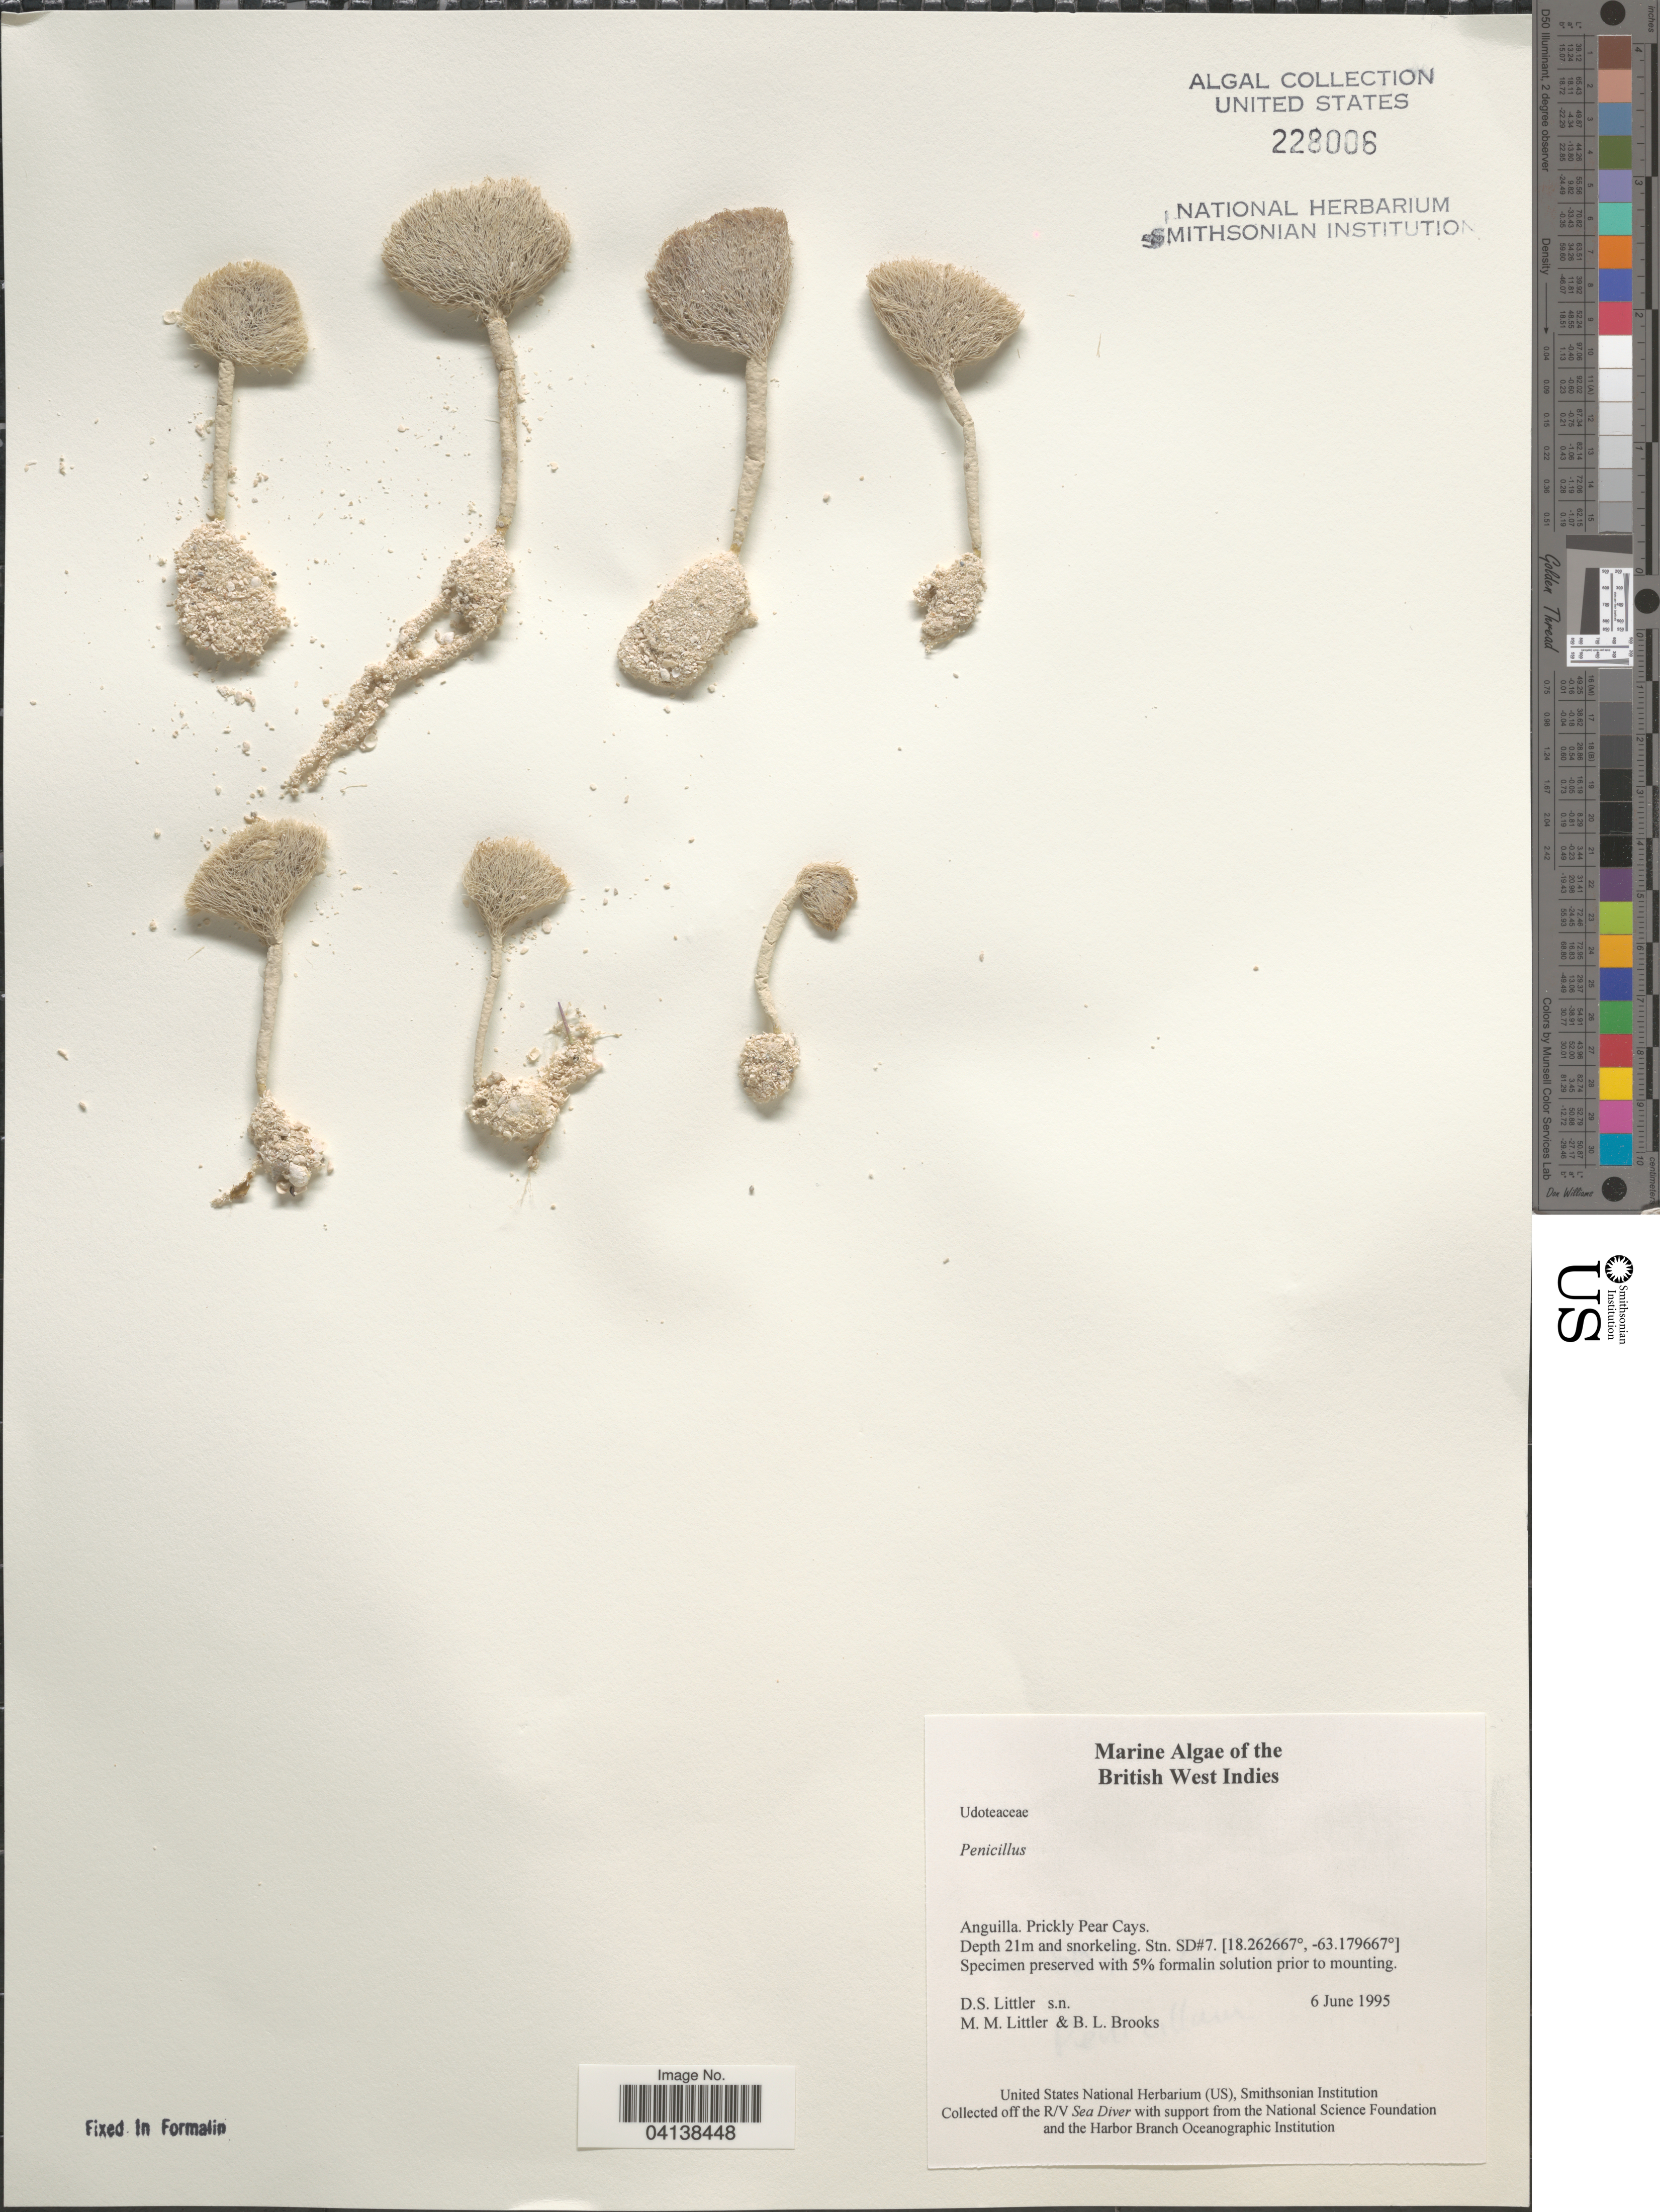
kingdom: Plantae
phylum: Chlorophyta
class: Ulvophyceae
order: Bryopsidales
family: Udoteaceae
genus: Penicillus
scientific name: Penicillus sp.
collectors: D. S. Littler & B. Brooks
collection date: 1995-06-06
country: Anguilla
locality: British West Indies. Prickly Pear Cays. Stn. SD#7.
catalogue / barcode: US 228006